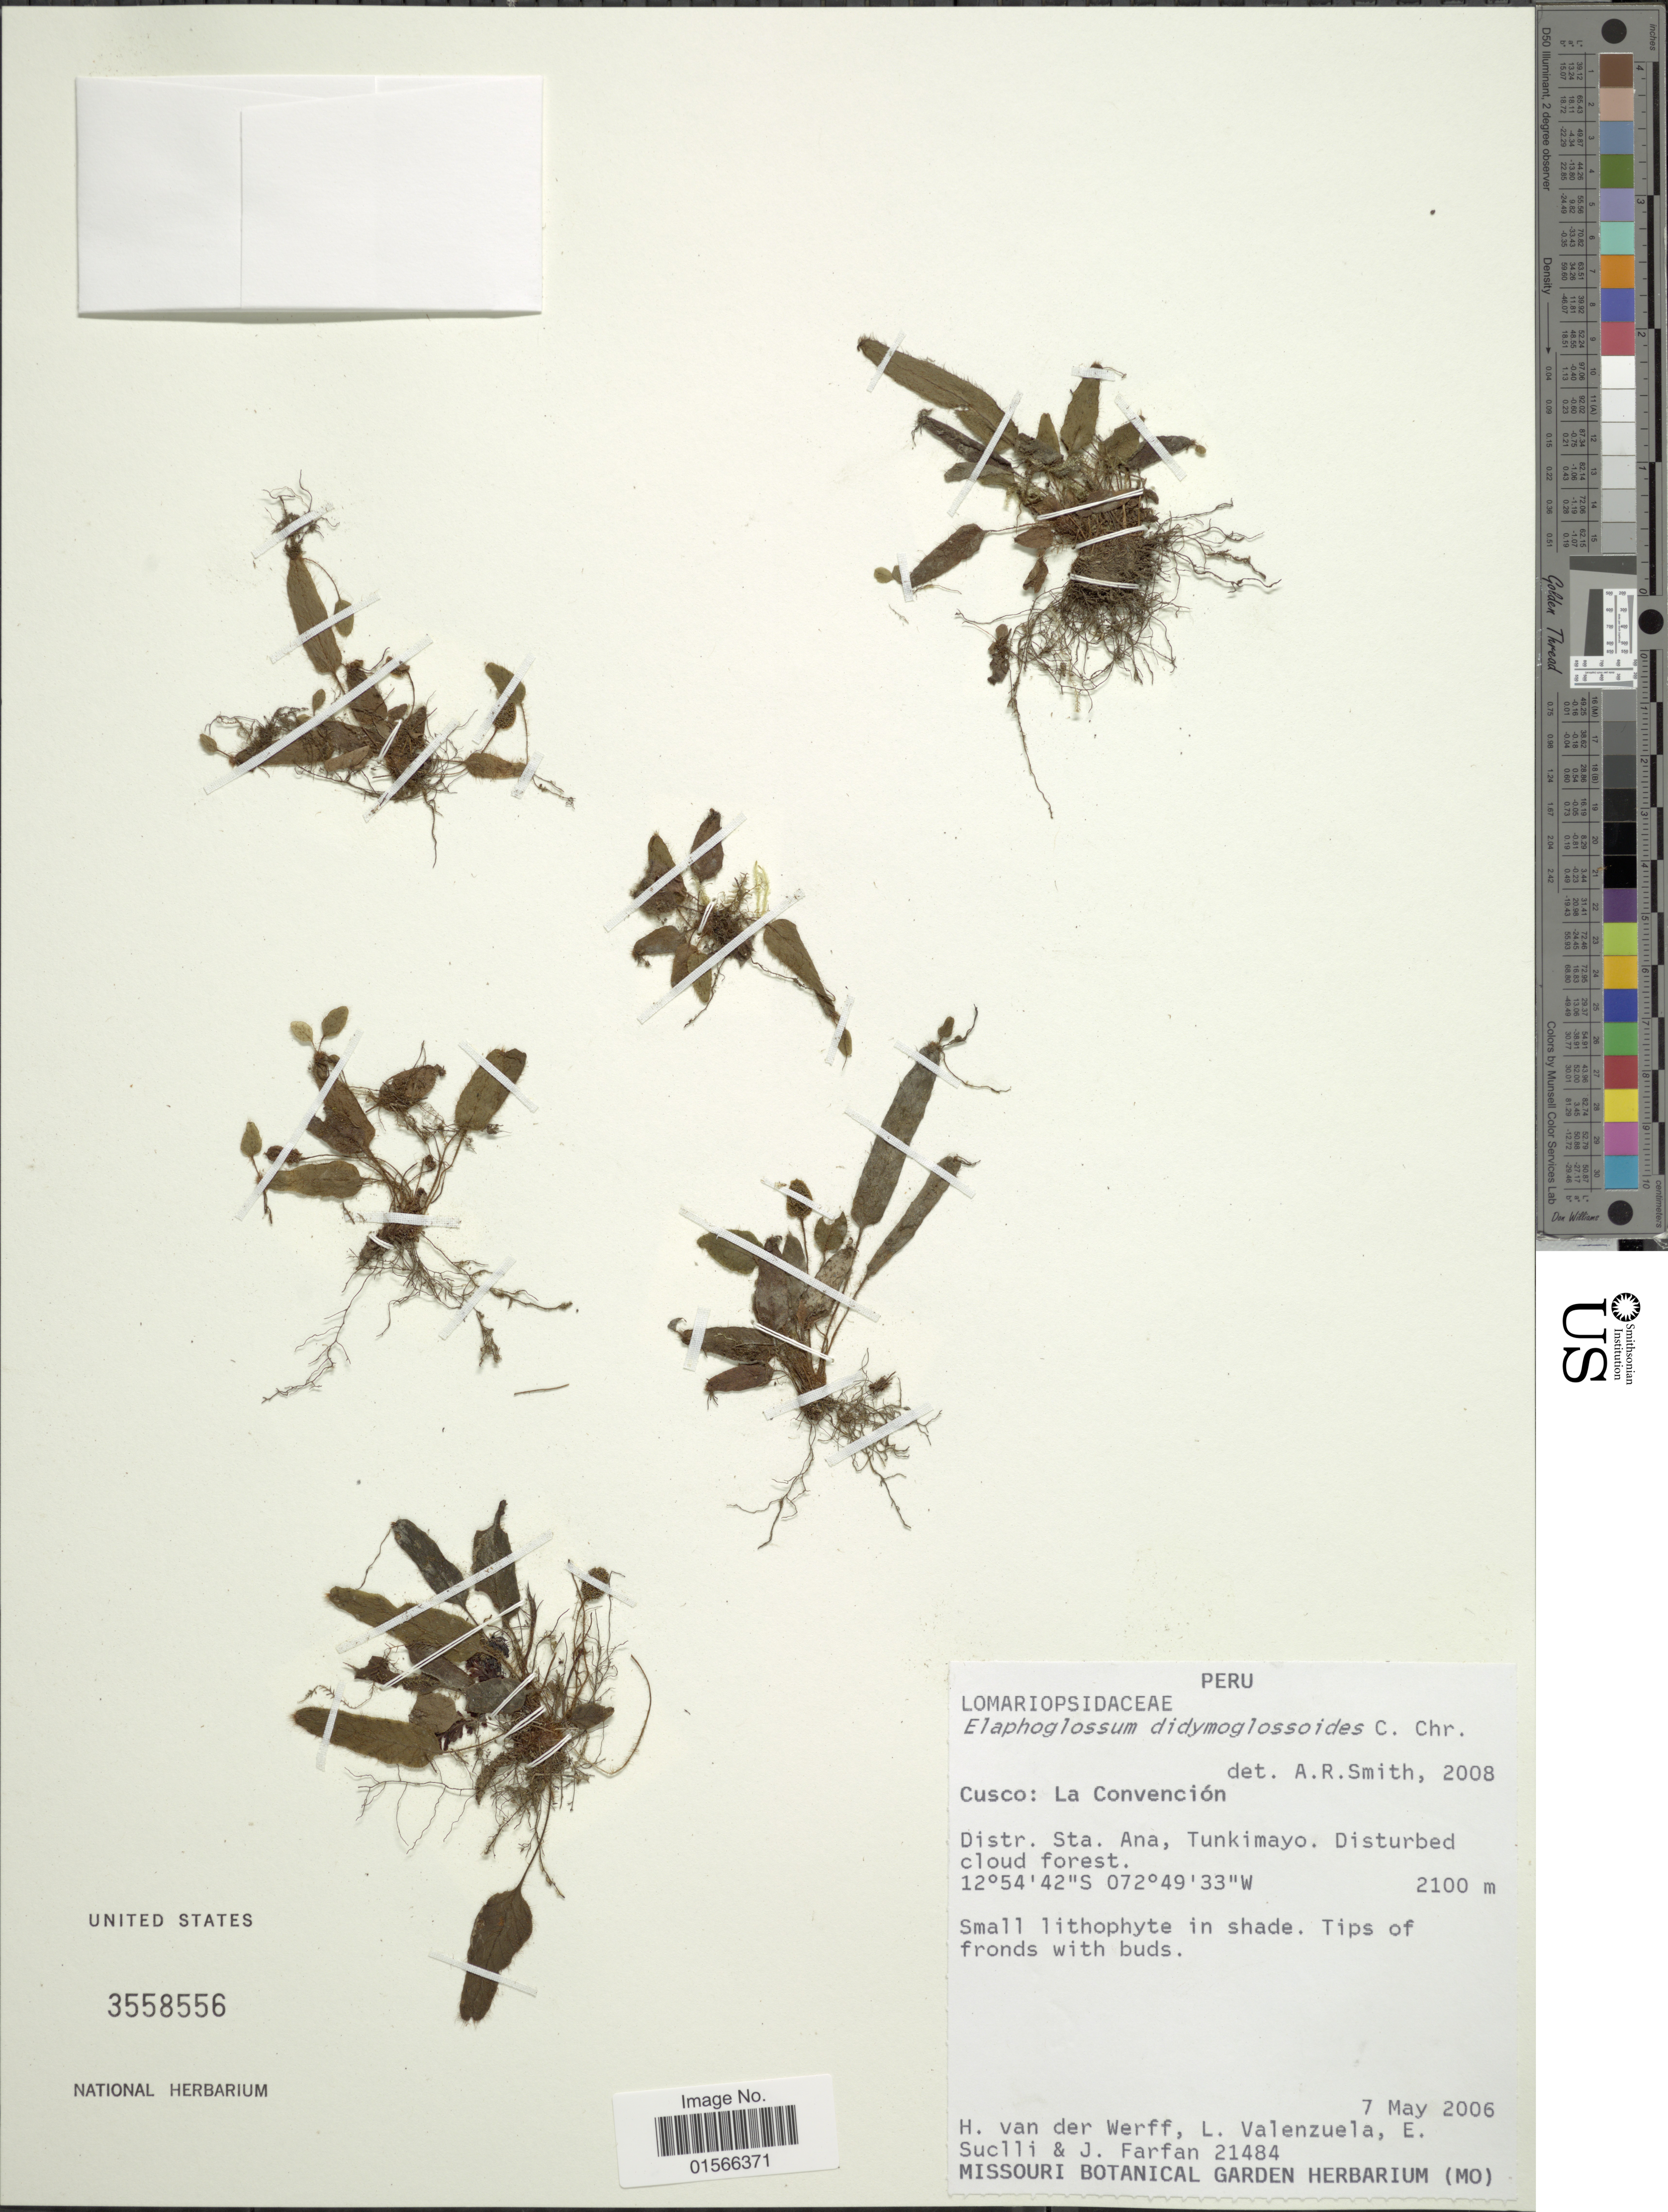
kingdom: Plantae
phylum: Tracheophyta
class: Polypodiopsida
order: Polypodiales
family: Dryopteridaceae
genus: Elaphoglossum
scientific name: Elaphoglossum didymoglossoides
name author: C. Chr.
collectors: H. van der Werff, L. Valenzuela, E. Suclli & J. Farfán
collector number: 21484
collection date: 2006-05-07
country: Peru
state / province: Cusco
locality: La Convención, Distr Sta Ana, Tunkimayo. Disturbed cloud forest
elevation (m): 2100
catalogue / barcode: US 3558556